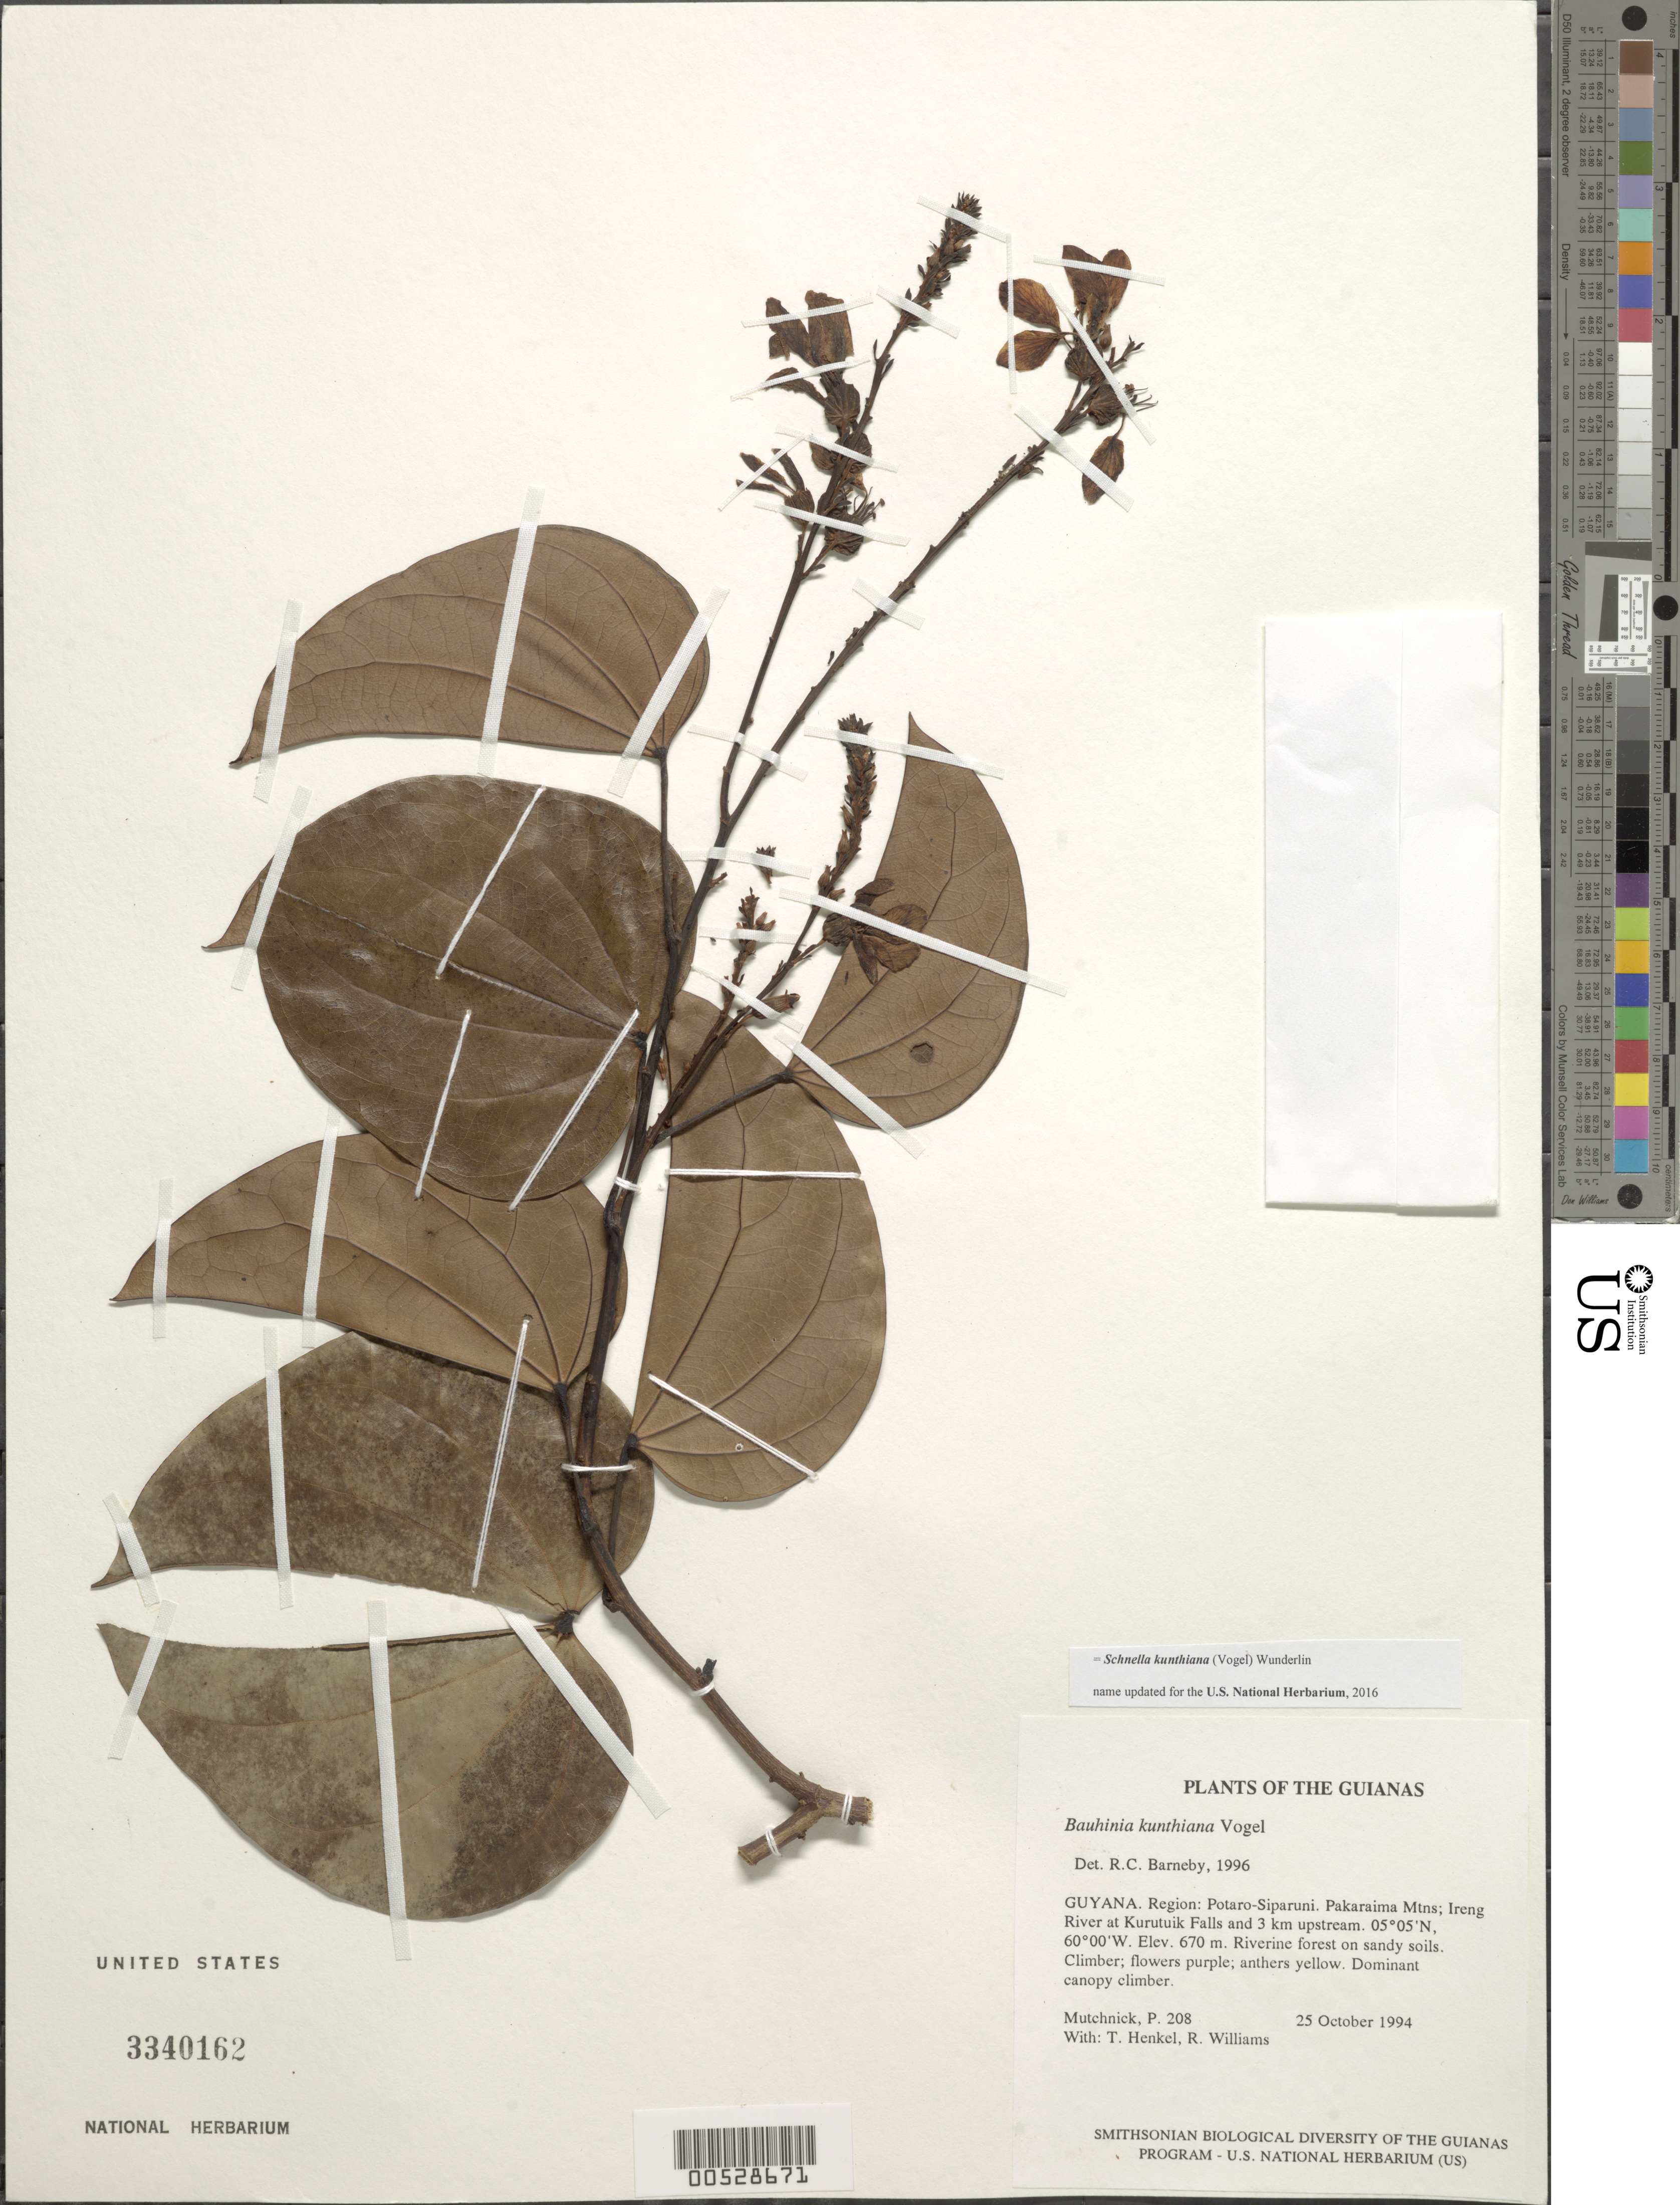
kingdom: Plantae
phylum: Tracheophyta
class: Magnoliopsida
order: Fabales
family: Fabaceae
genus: Schnella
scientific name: Schnella kunthiana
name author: (Vogel) Wunderlin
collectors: P. Mutchnick, T. Henkel & R. Williams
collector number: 208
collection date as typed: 25 October 1994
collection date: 1994-10-25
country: Guyana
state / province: Potaro-Siparuni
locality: Pakaraima Mtns; Ireng River at Kurutuik Falls and 3 km upstream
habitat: Riverine forest on sandy soils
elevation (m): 670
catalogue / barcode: US 3340162